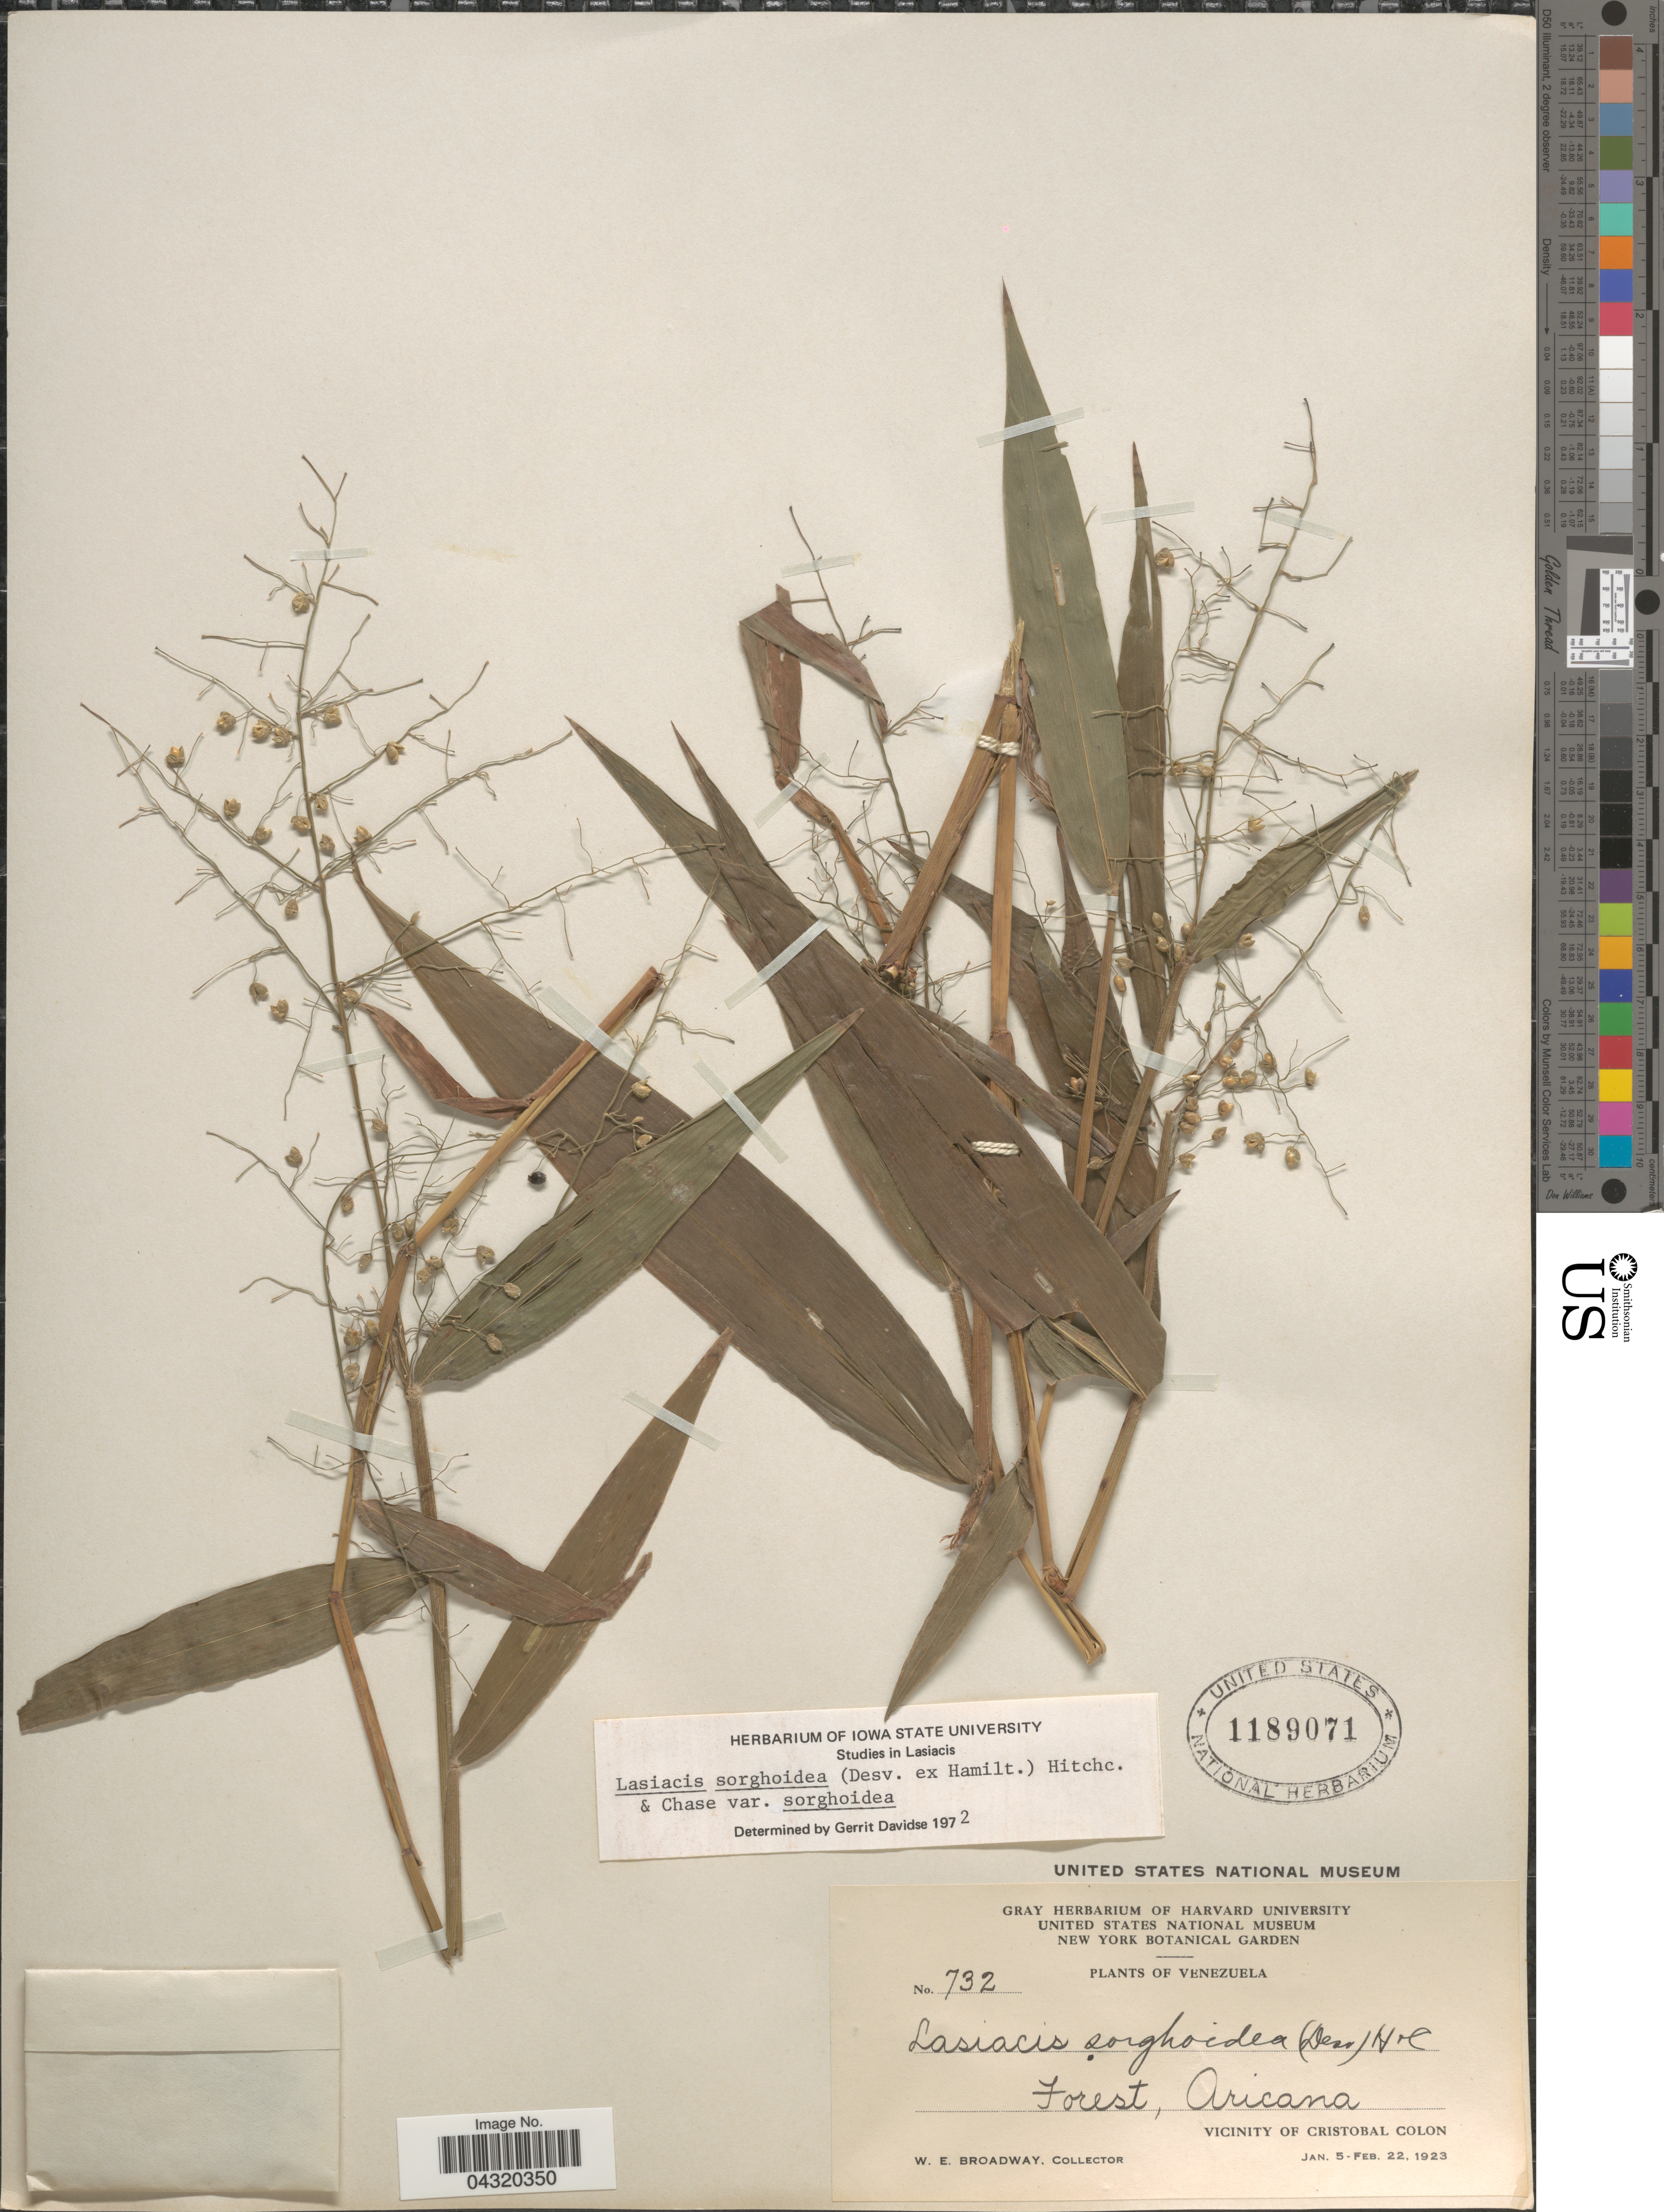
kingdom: Plantae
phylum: Tracheophyta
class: Liliopsida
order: Poales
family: Poaceae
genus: Lasiacis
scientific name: Lasiacis sorghoidea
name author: (Desv. ex Ham.) Hitchc. & Chase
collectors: W. E. Broadway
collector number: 732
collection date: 1923-01-05/1923-02-22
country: Venezuela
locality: Forest, Aricana. Vicinity of Cristobal Colon.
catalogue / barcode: US 1189071